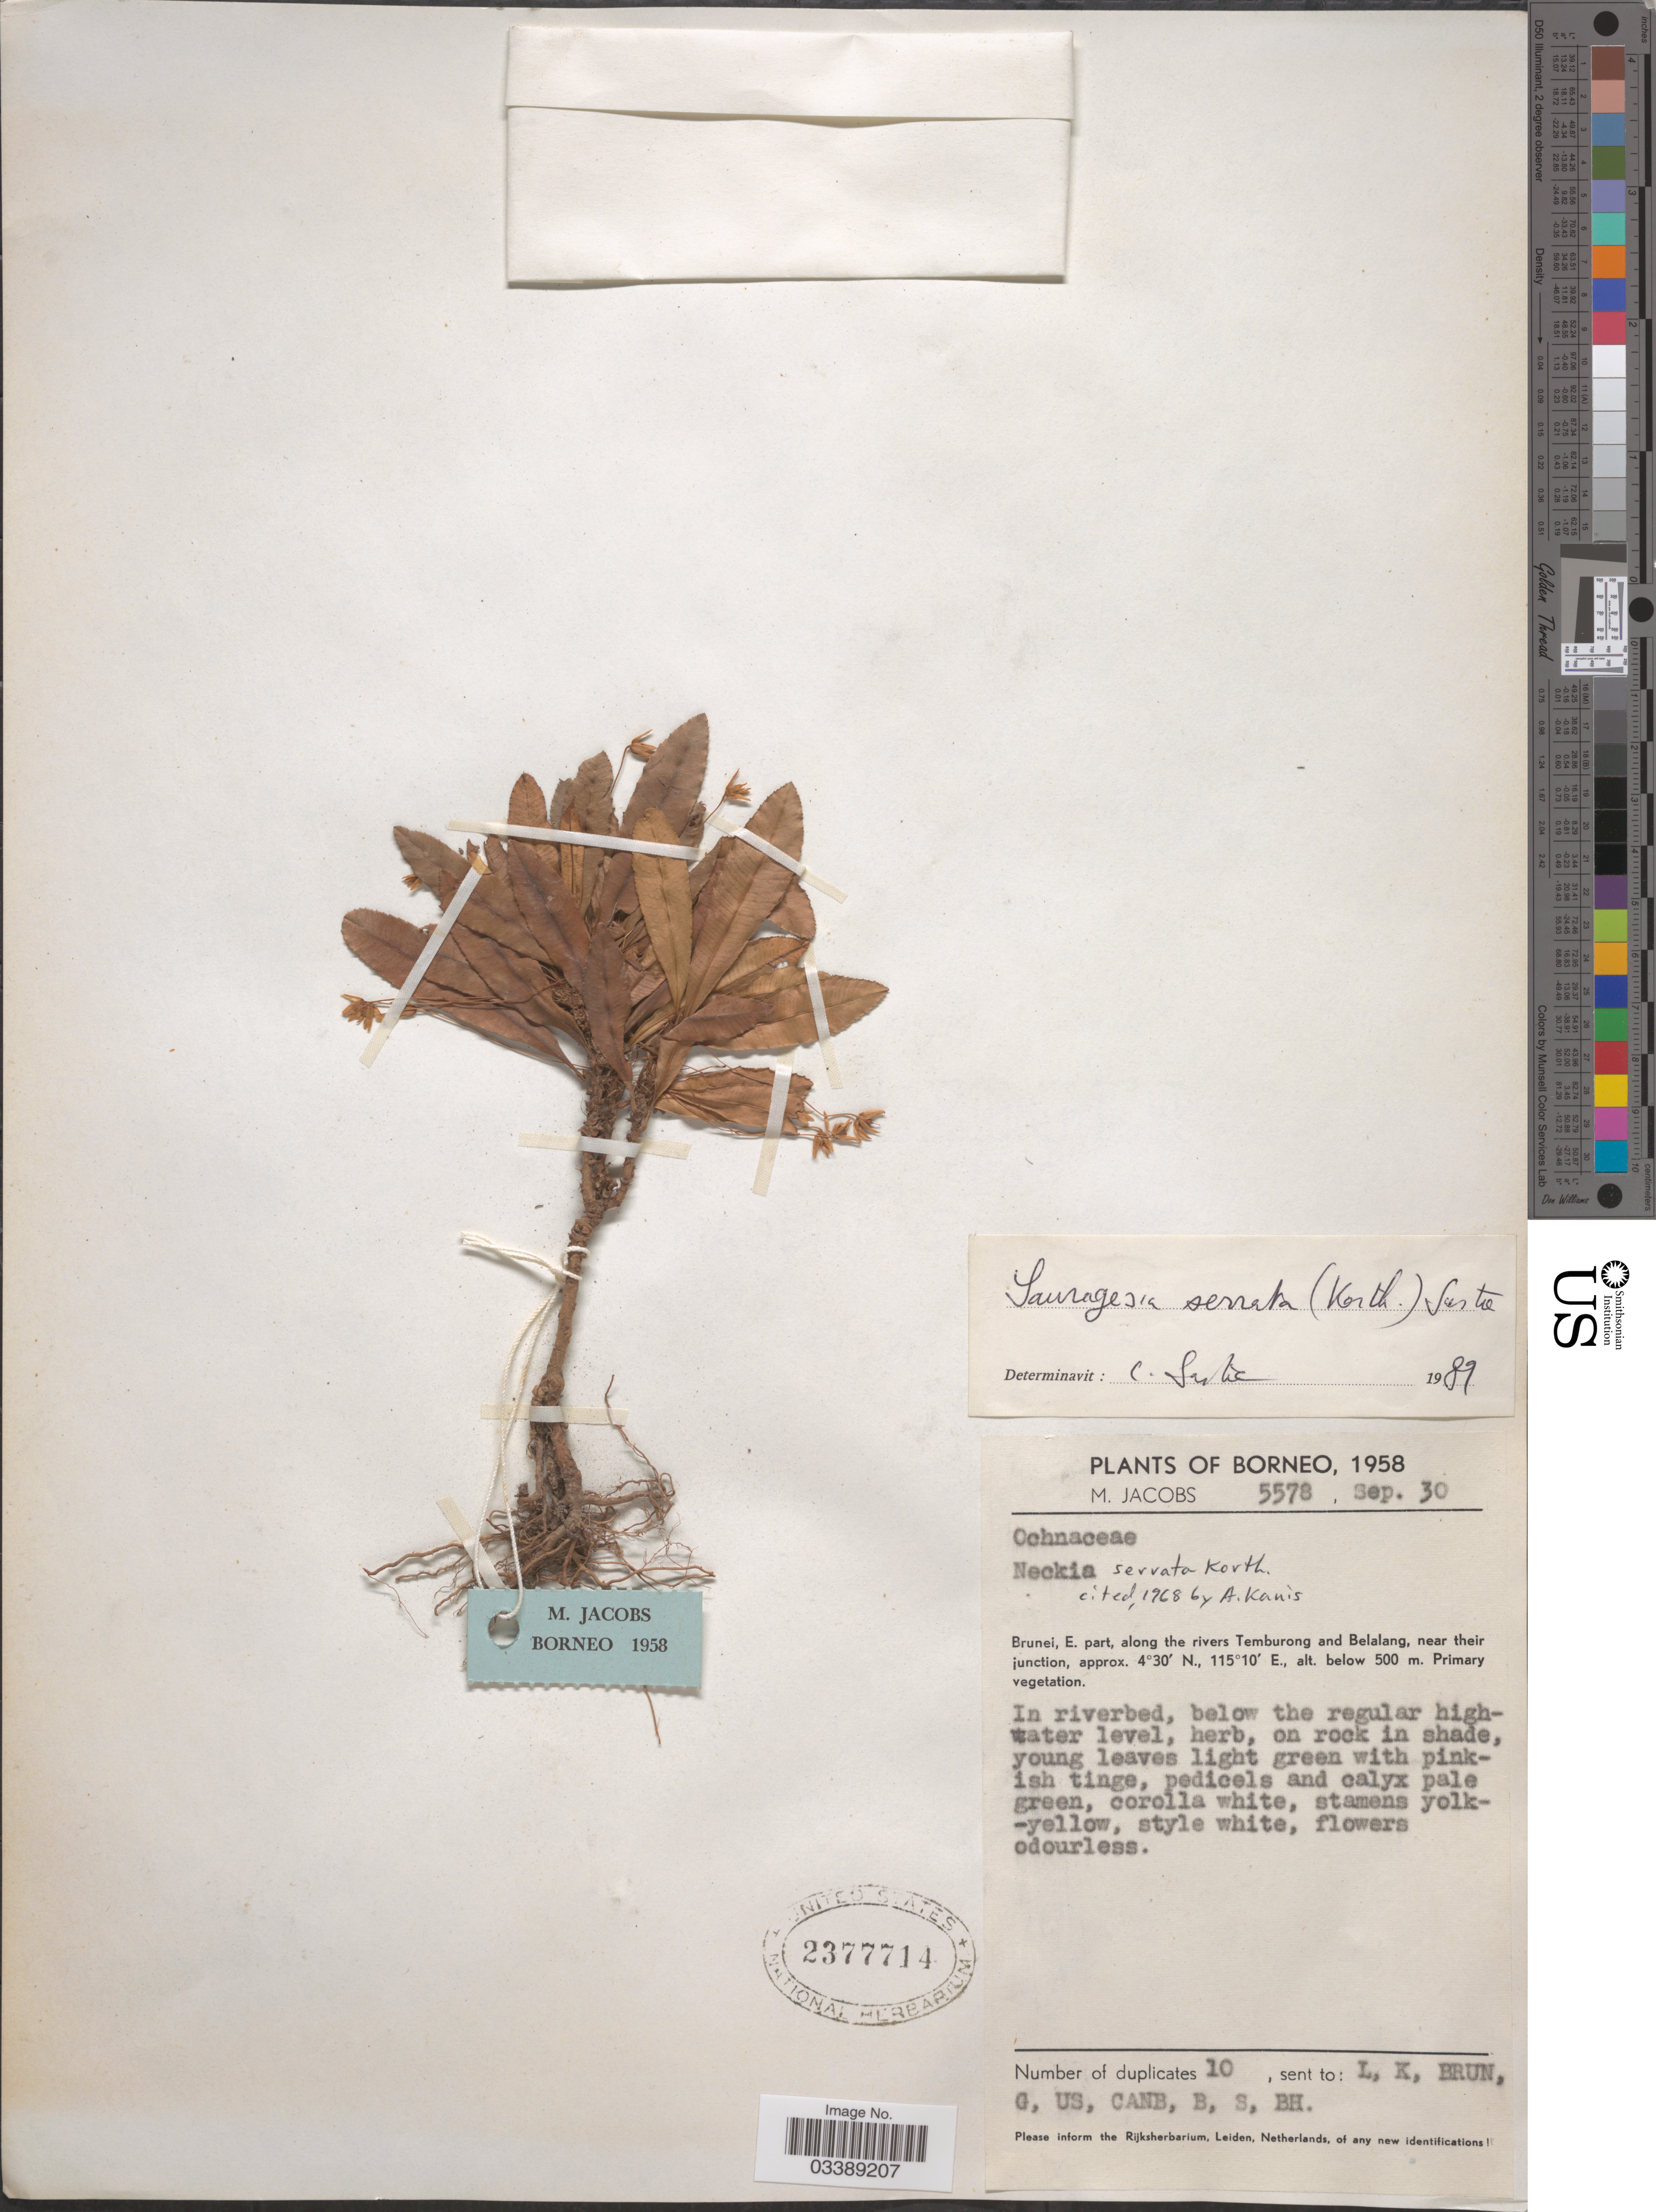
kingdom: Plantae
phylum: Tracheophyta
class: Magnoliopsida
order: Malpighiales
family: Ochnaceae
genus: Neckia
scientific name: Neckia serrata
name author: Korth.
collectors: M. Jacobs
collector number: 5578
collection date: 1958-09-30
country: Brunei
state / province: Brunei and Muara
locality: Borneo. Brunei, E. part, along the rivers Temburong and Belalang, near their junction.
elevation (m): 500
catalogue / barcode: US 2377714